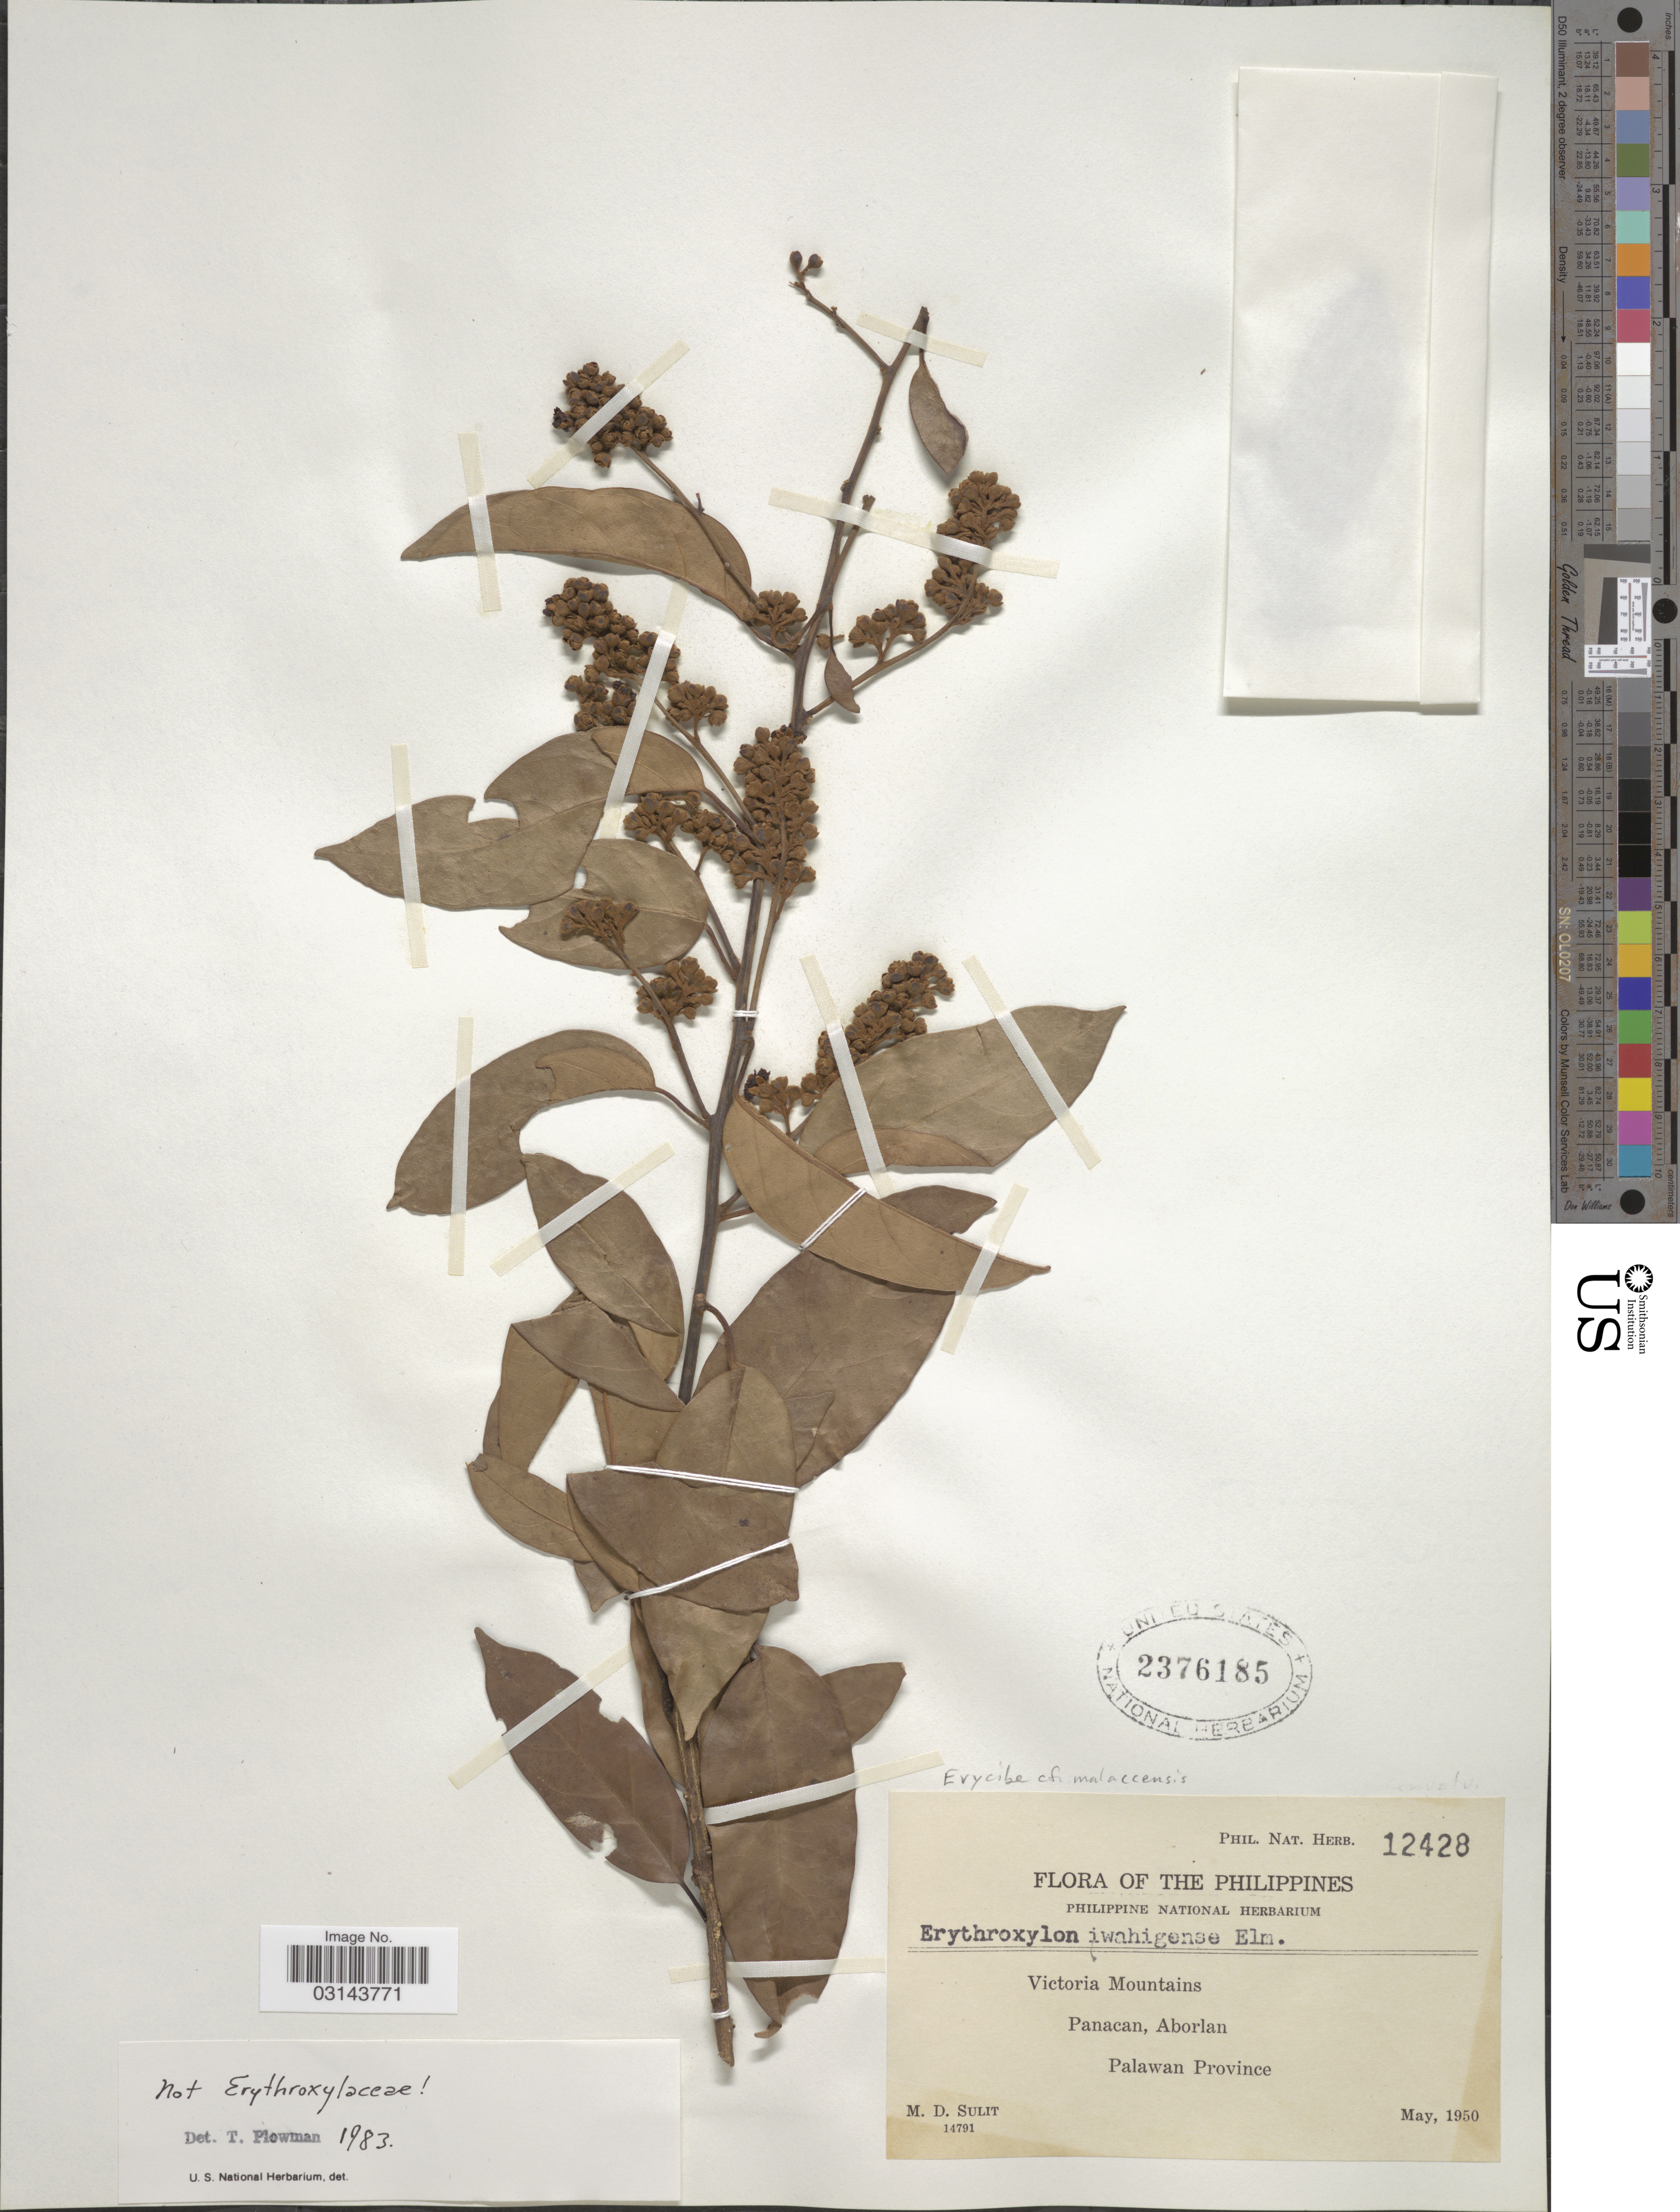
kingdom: Plantae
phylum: Tracheophyta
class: Magnoliopsida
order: Solanales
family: Convolvulaceae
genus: Erycibe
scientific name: Erycibe sp.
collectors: M. Sulit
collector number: Phil. Nat. Herb. 12428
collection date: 1950-05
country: Philippines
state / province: Mimaropa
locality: Victoria Mountains. Panacan, Aborlan. Palawan Province.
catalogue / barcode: US 2376185